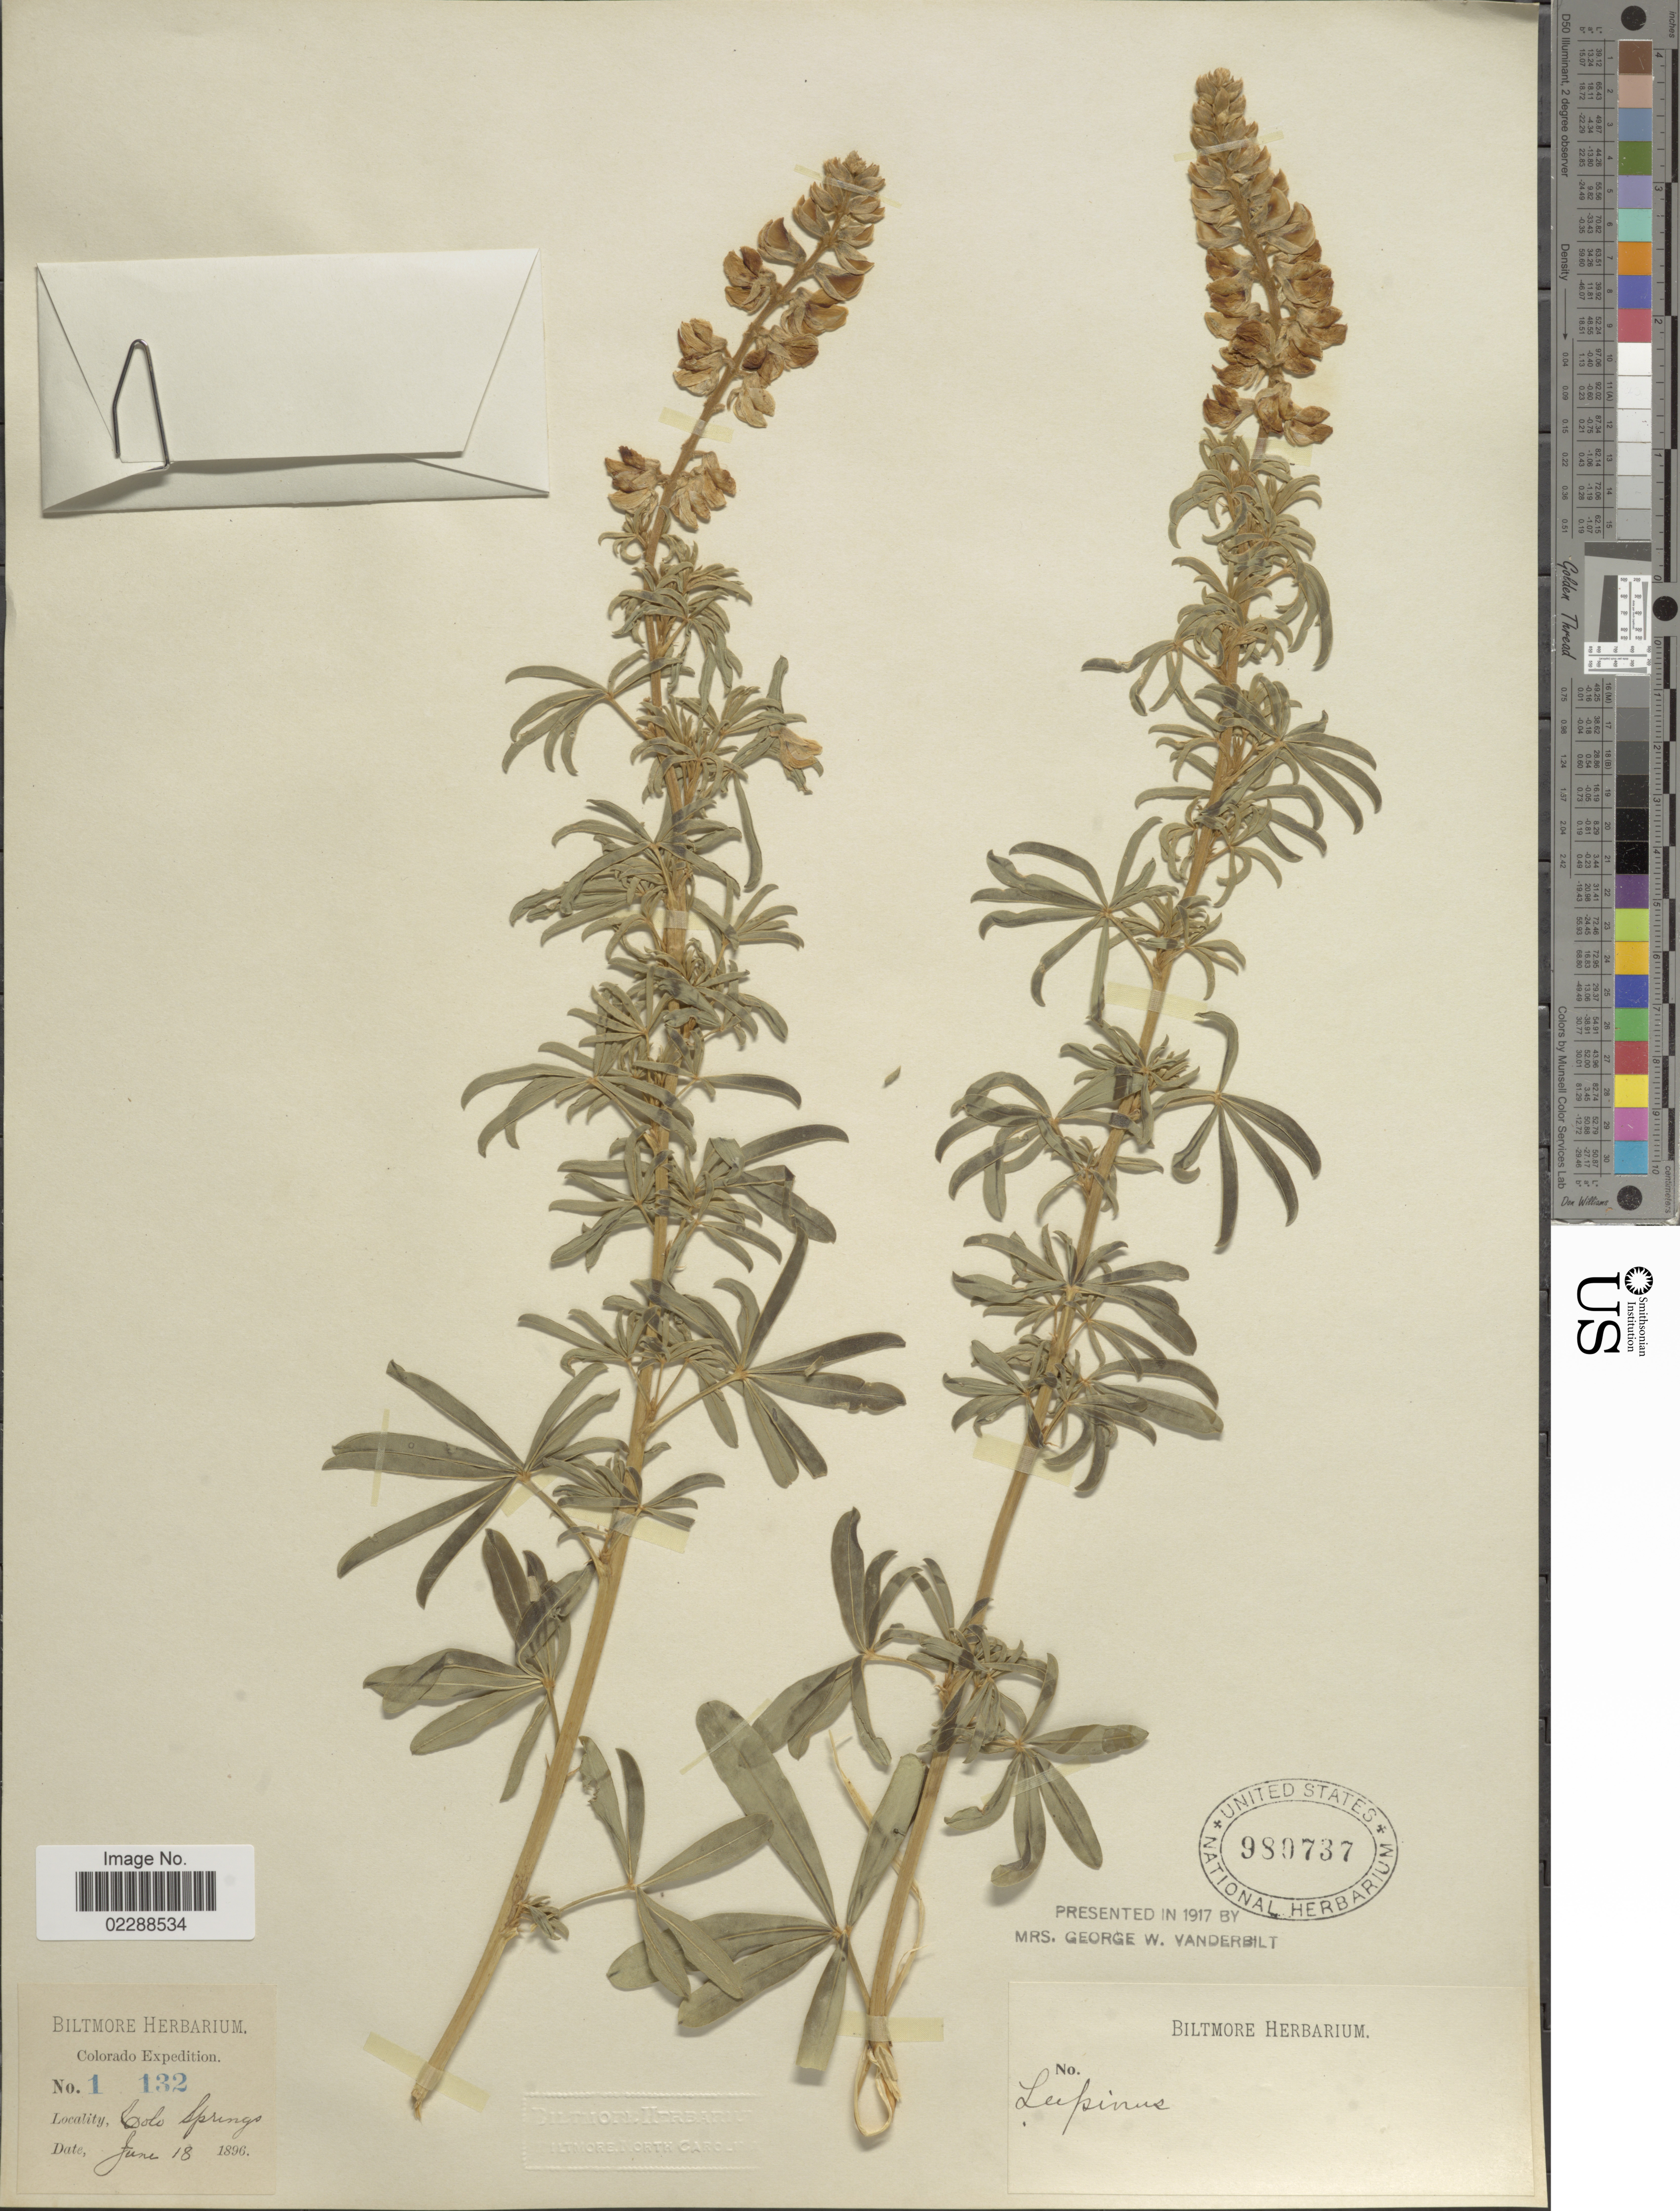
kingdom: Plantae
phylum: Tracheophyta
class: Magnoliopsida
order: Fabales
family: Fabaceae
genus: Lupinus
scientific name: Lupinus sp.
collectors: ex herb. Biltmore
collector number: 1132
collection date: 1896-06-18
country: United States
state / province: Colorado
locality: Colo Springs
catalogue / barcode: US 980737